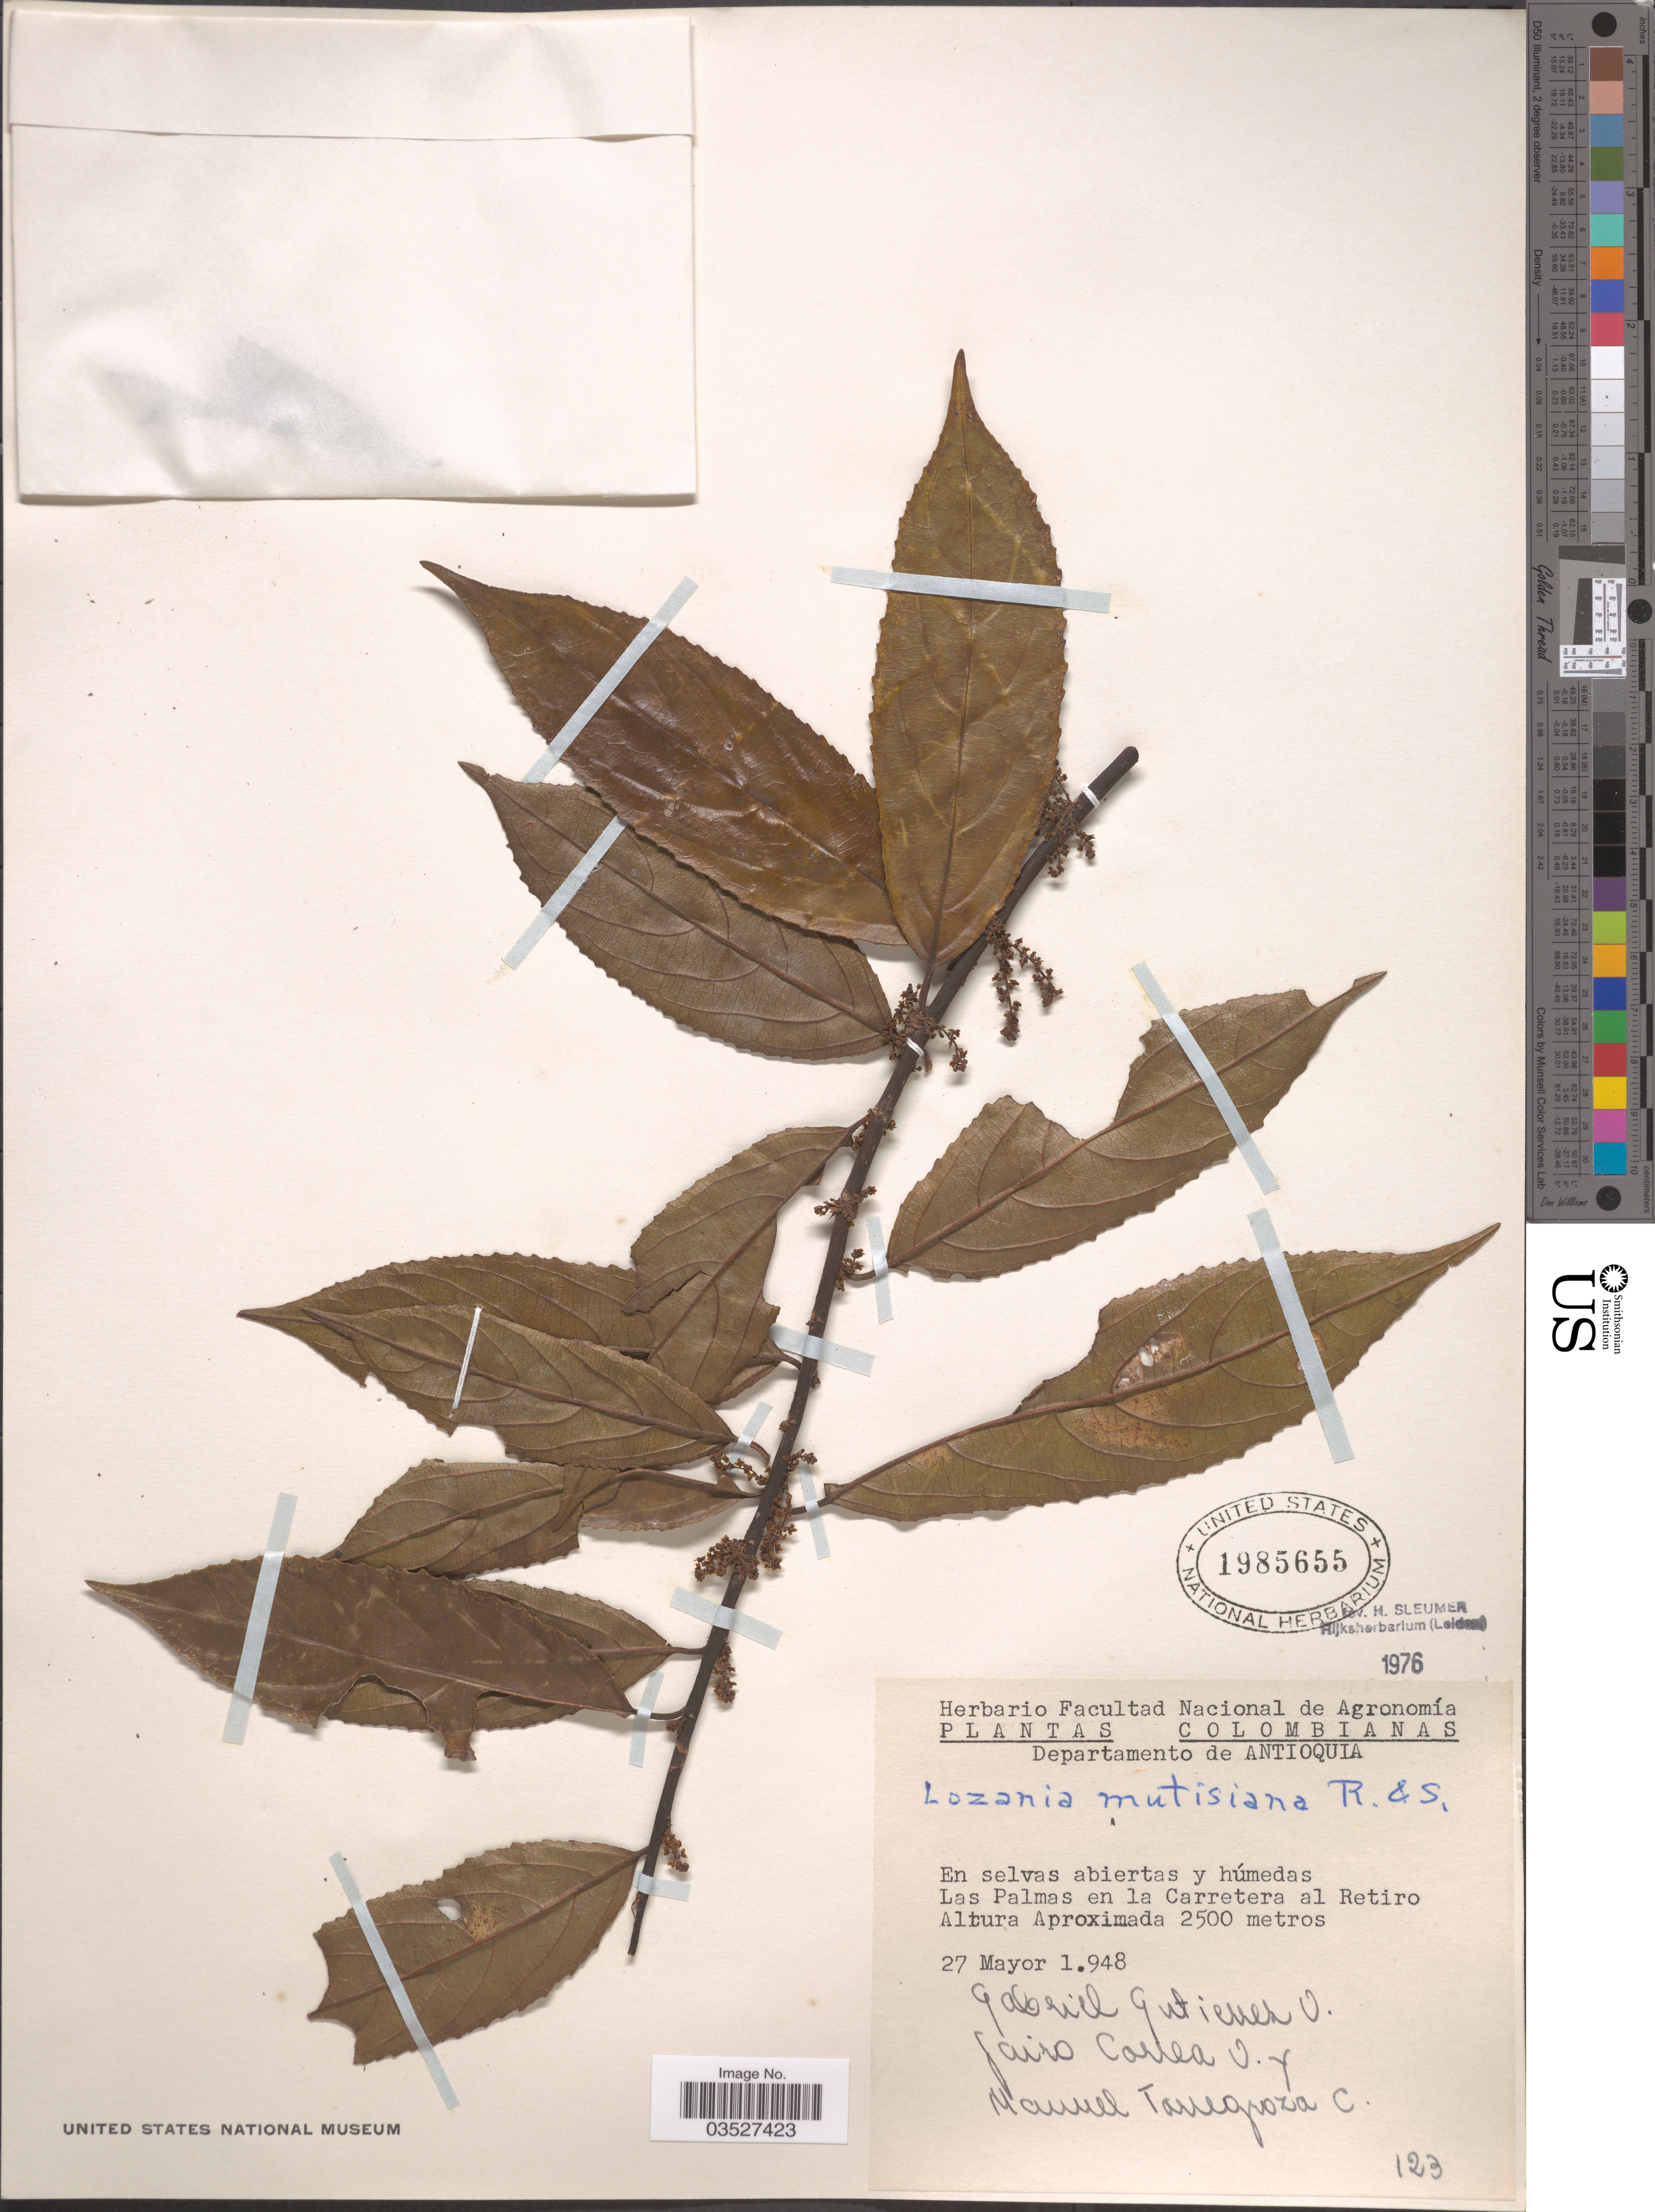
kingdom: Plantae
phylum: Tracheophyta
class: Magnoliopsida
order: Malpighiales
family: Lacistemataceae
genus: Lozania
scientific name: Lozania mutisiana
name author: Schult. in Roem. & Schult.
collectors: G. Gutierrez, J. Correa V. & M. Torregroza C.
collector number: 123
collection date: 1948-05-27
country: Colombia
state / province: Antioquia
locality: Departamento de Antioquia. Las Palmas en la Carretera al Retiro.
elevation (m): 2500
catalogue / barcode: US 1985655